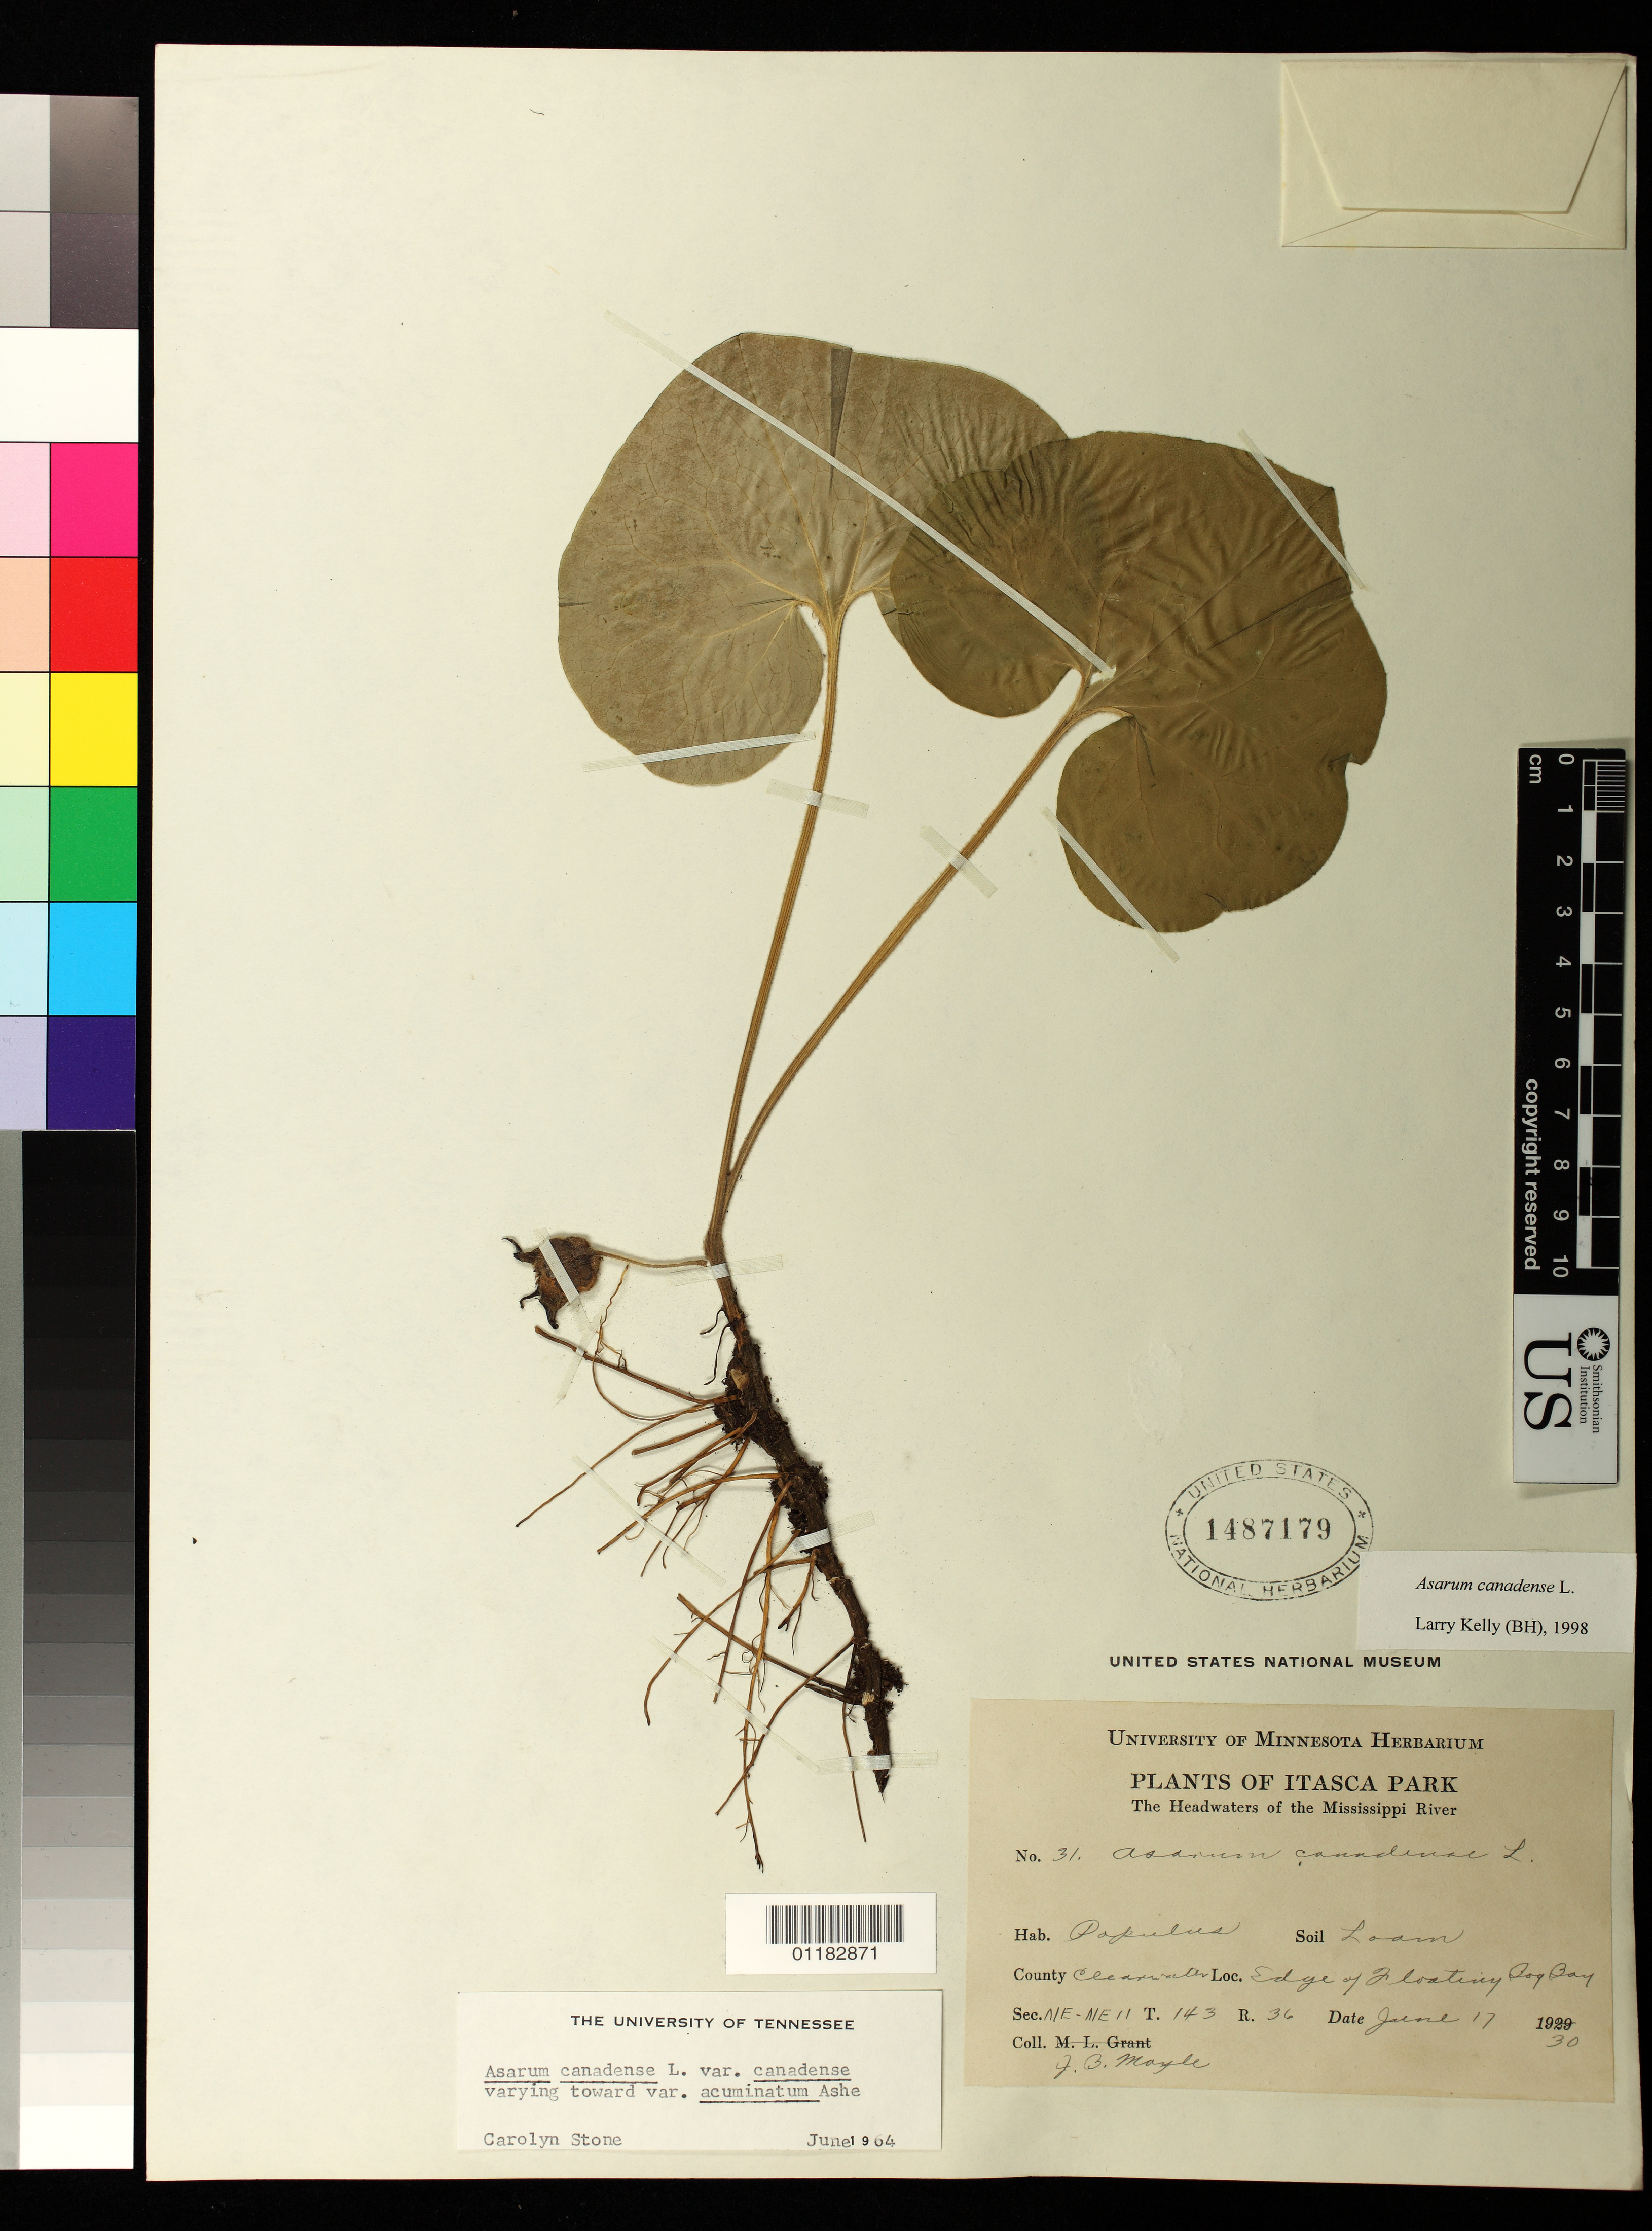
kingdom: Plantae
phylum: Tracheophyta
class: Magnoliopsida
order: Piperales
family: Aristolochiaceae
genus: Asarum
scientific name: Asarum canadense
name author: L.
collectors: J. B. Mayle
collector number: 31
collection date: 1930-06-17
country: United States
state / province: Minnesota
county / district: Clearwater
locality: Clearwater County, Edge of Floating Bog Bay, Itasca Park Sec. NE-NE 11 T. 143 R. 36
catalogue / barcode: US 1487179